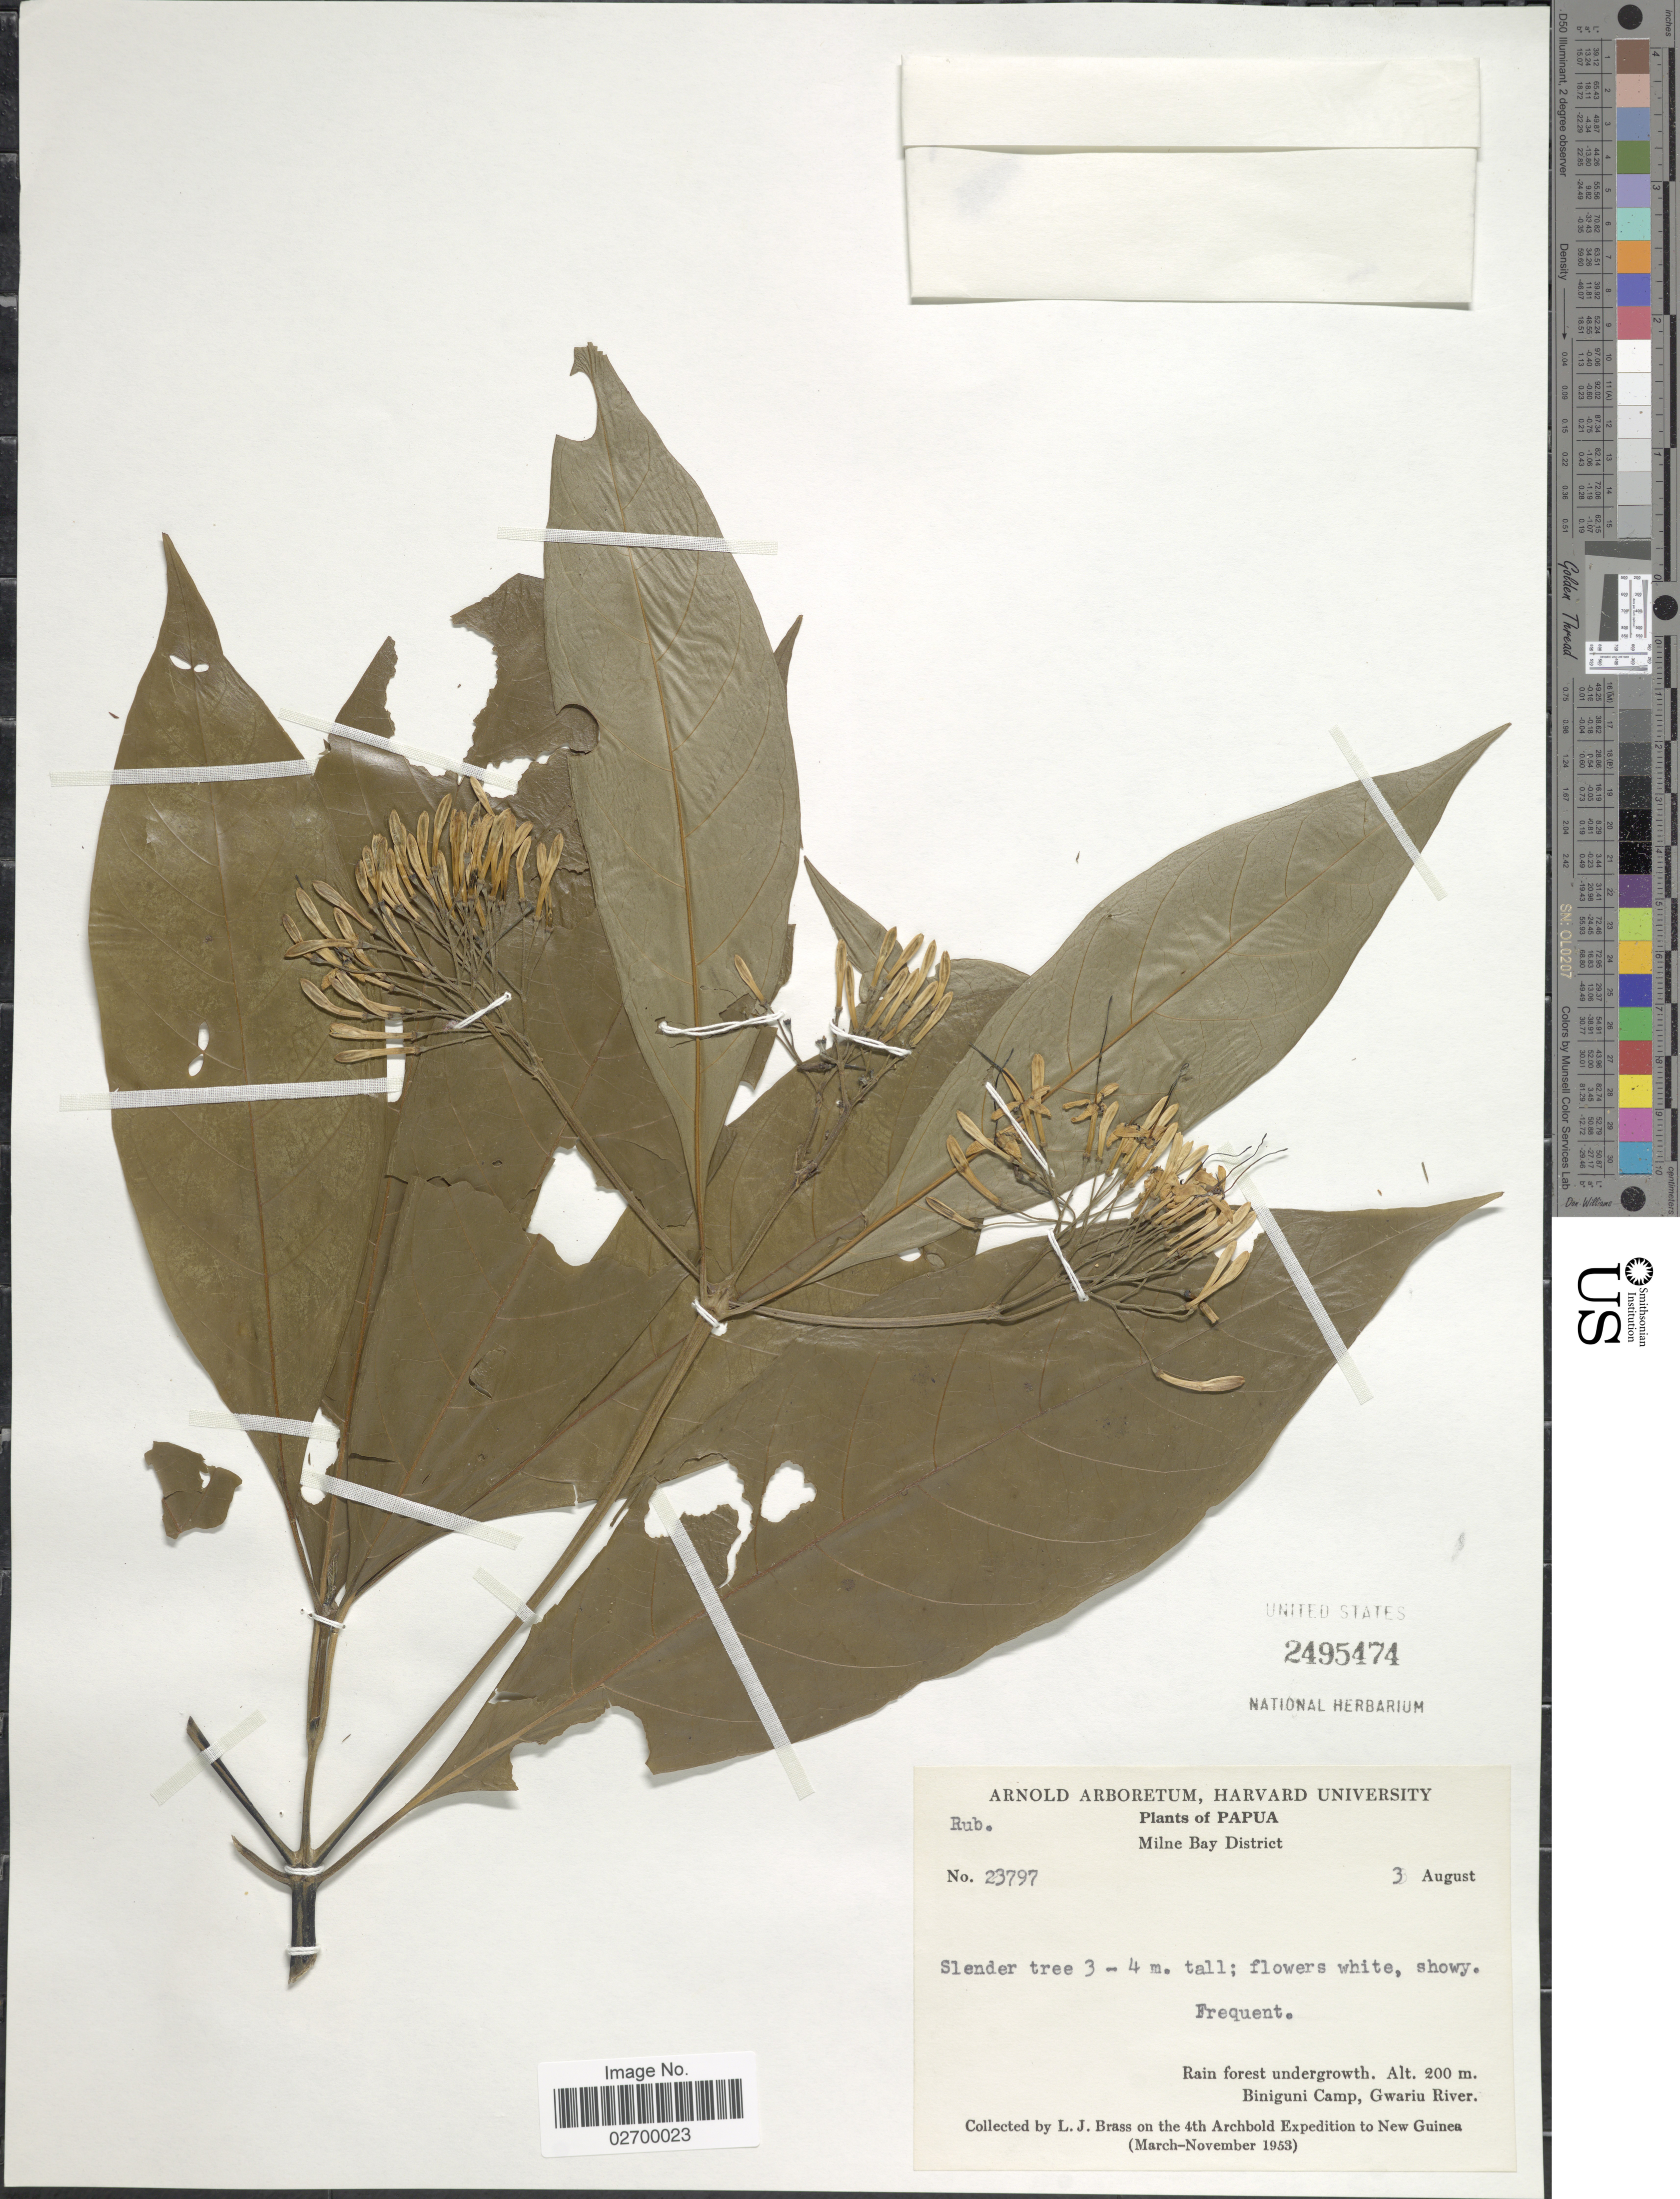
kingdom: Plantae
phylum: Tracheophyta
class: Magnoliopsida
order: Gentianales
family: Rubiaceae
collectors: L. J. Brass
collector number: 23797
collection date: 1953-08-03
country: Papua New Guinea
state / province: Milne Bay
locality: New Guinea, Biniguni Camp, Gwariu River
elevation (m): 200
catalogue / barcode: US 2495474